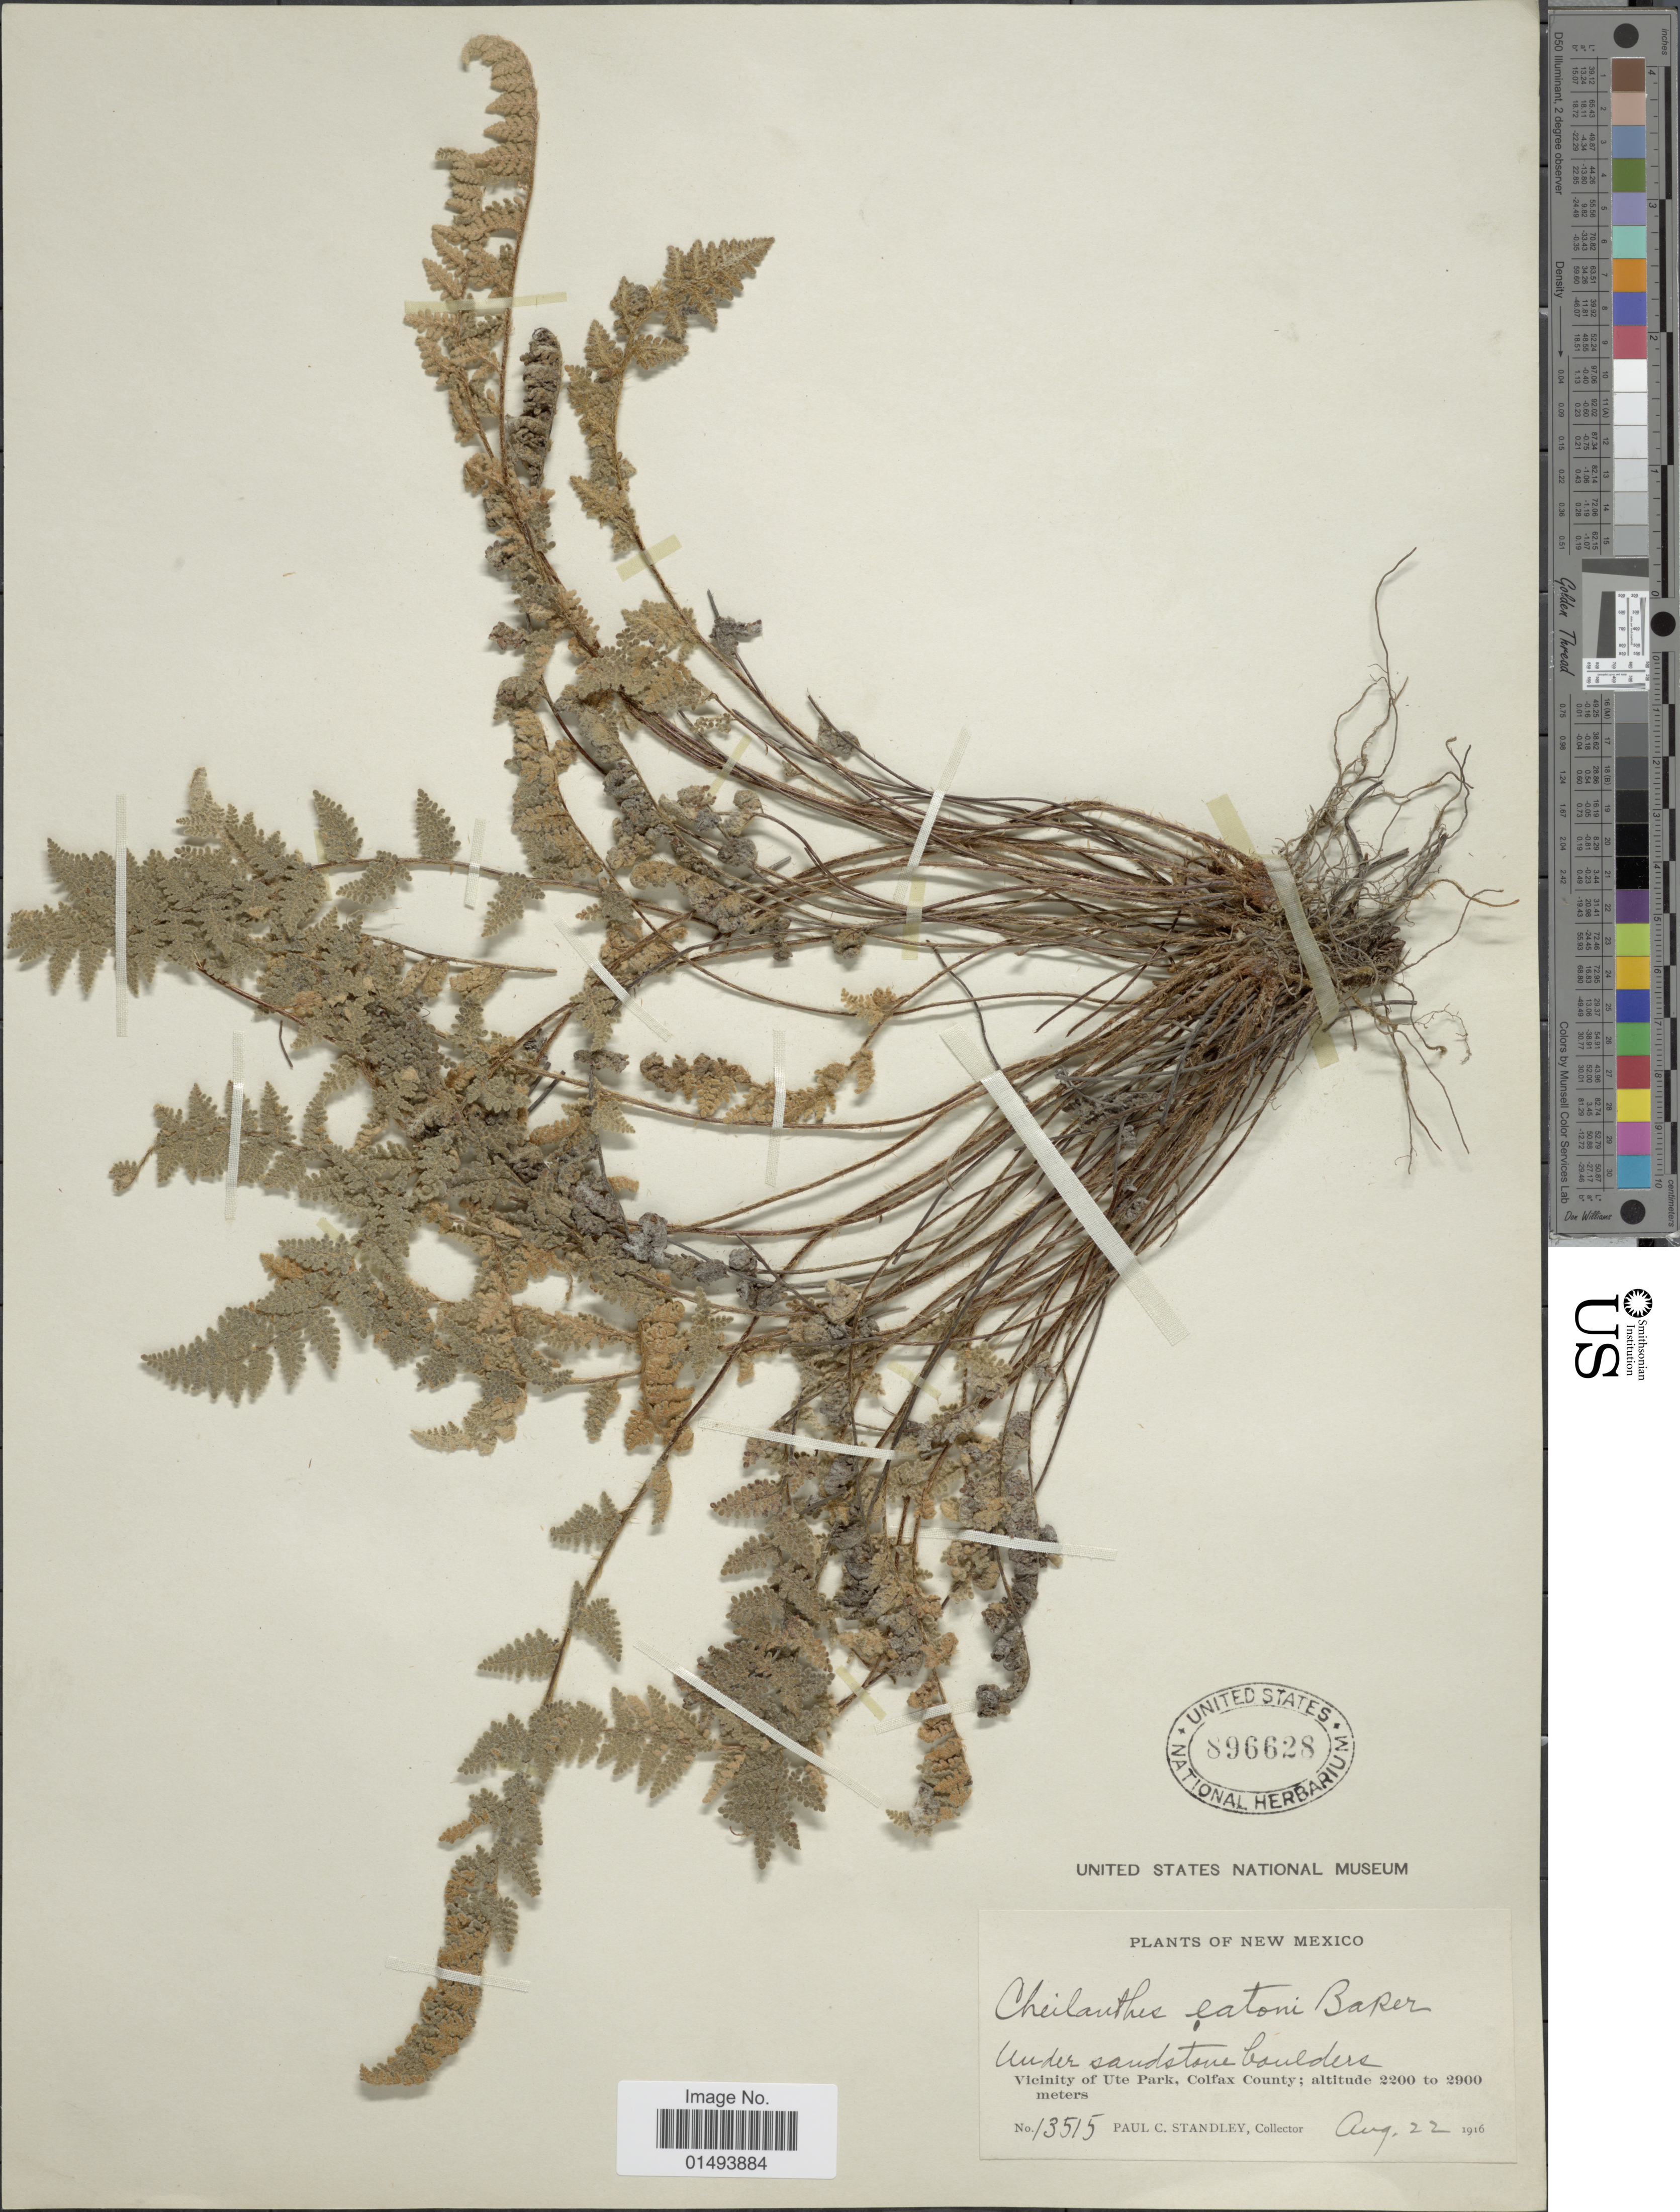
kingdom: Plantae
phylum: Tracheophyta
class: Polypodiopsida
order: Polypodiales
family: Pteridaceae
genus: Myriopteris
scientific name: Myriopteris rufa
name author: Fée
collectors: P. C. Standley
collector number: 13515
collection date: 1916-08-22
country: United States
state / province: New Mexico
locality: Plants of New Mexico, under sandstone boulder, vicinity of Ute Park, Colfax County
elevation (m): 2200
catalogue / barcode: US 896628